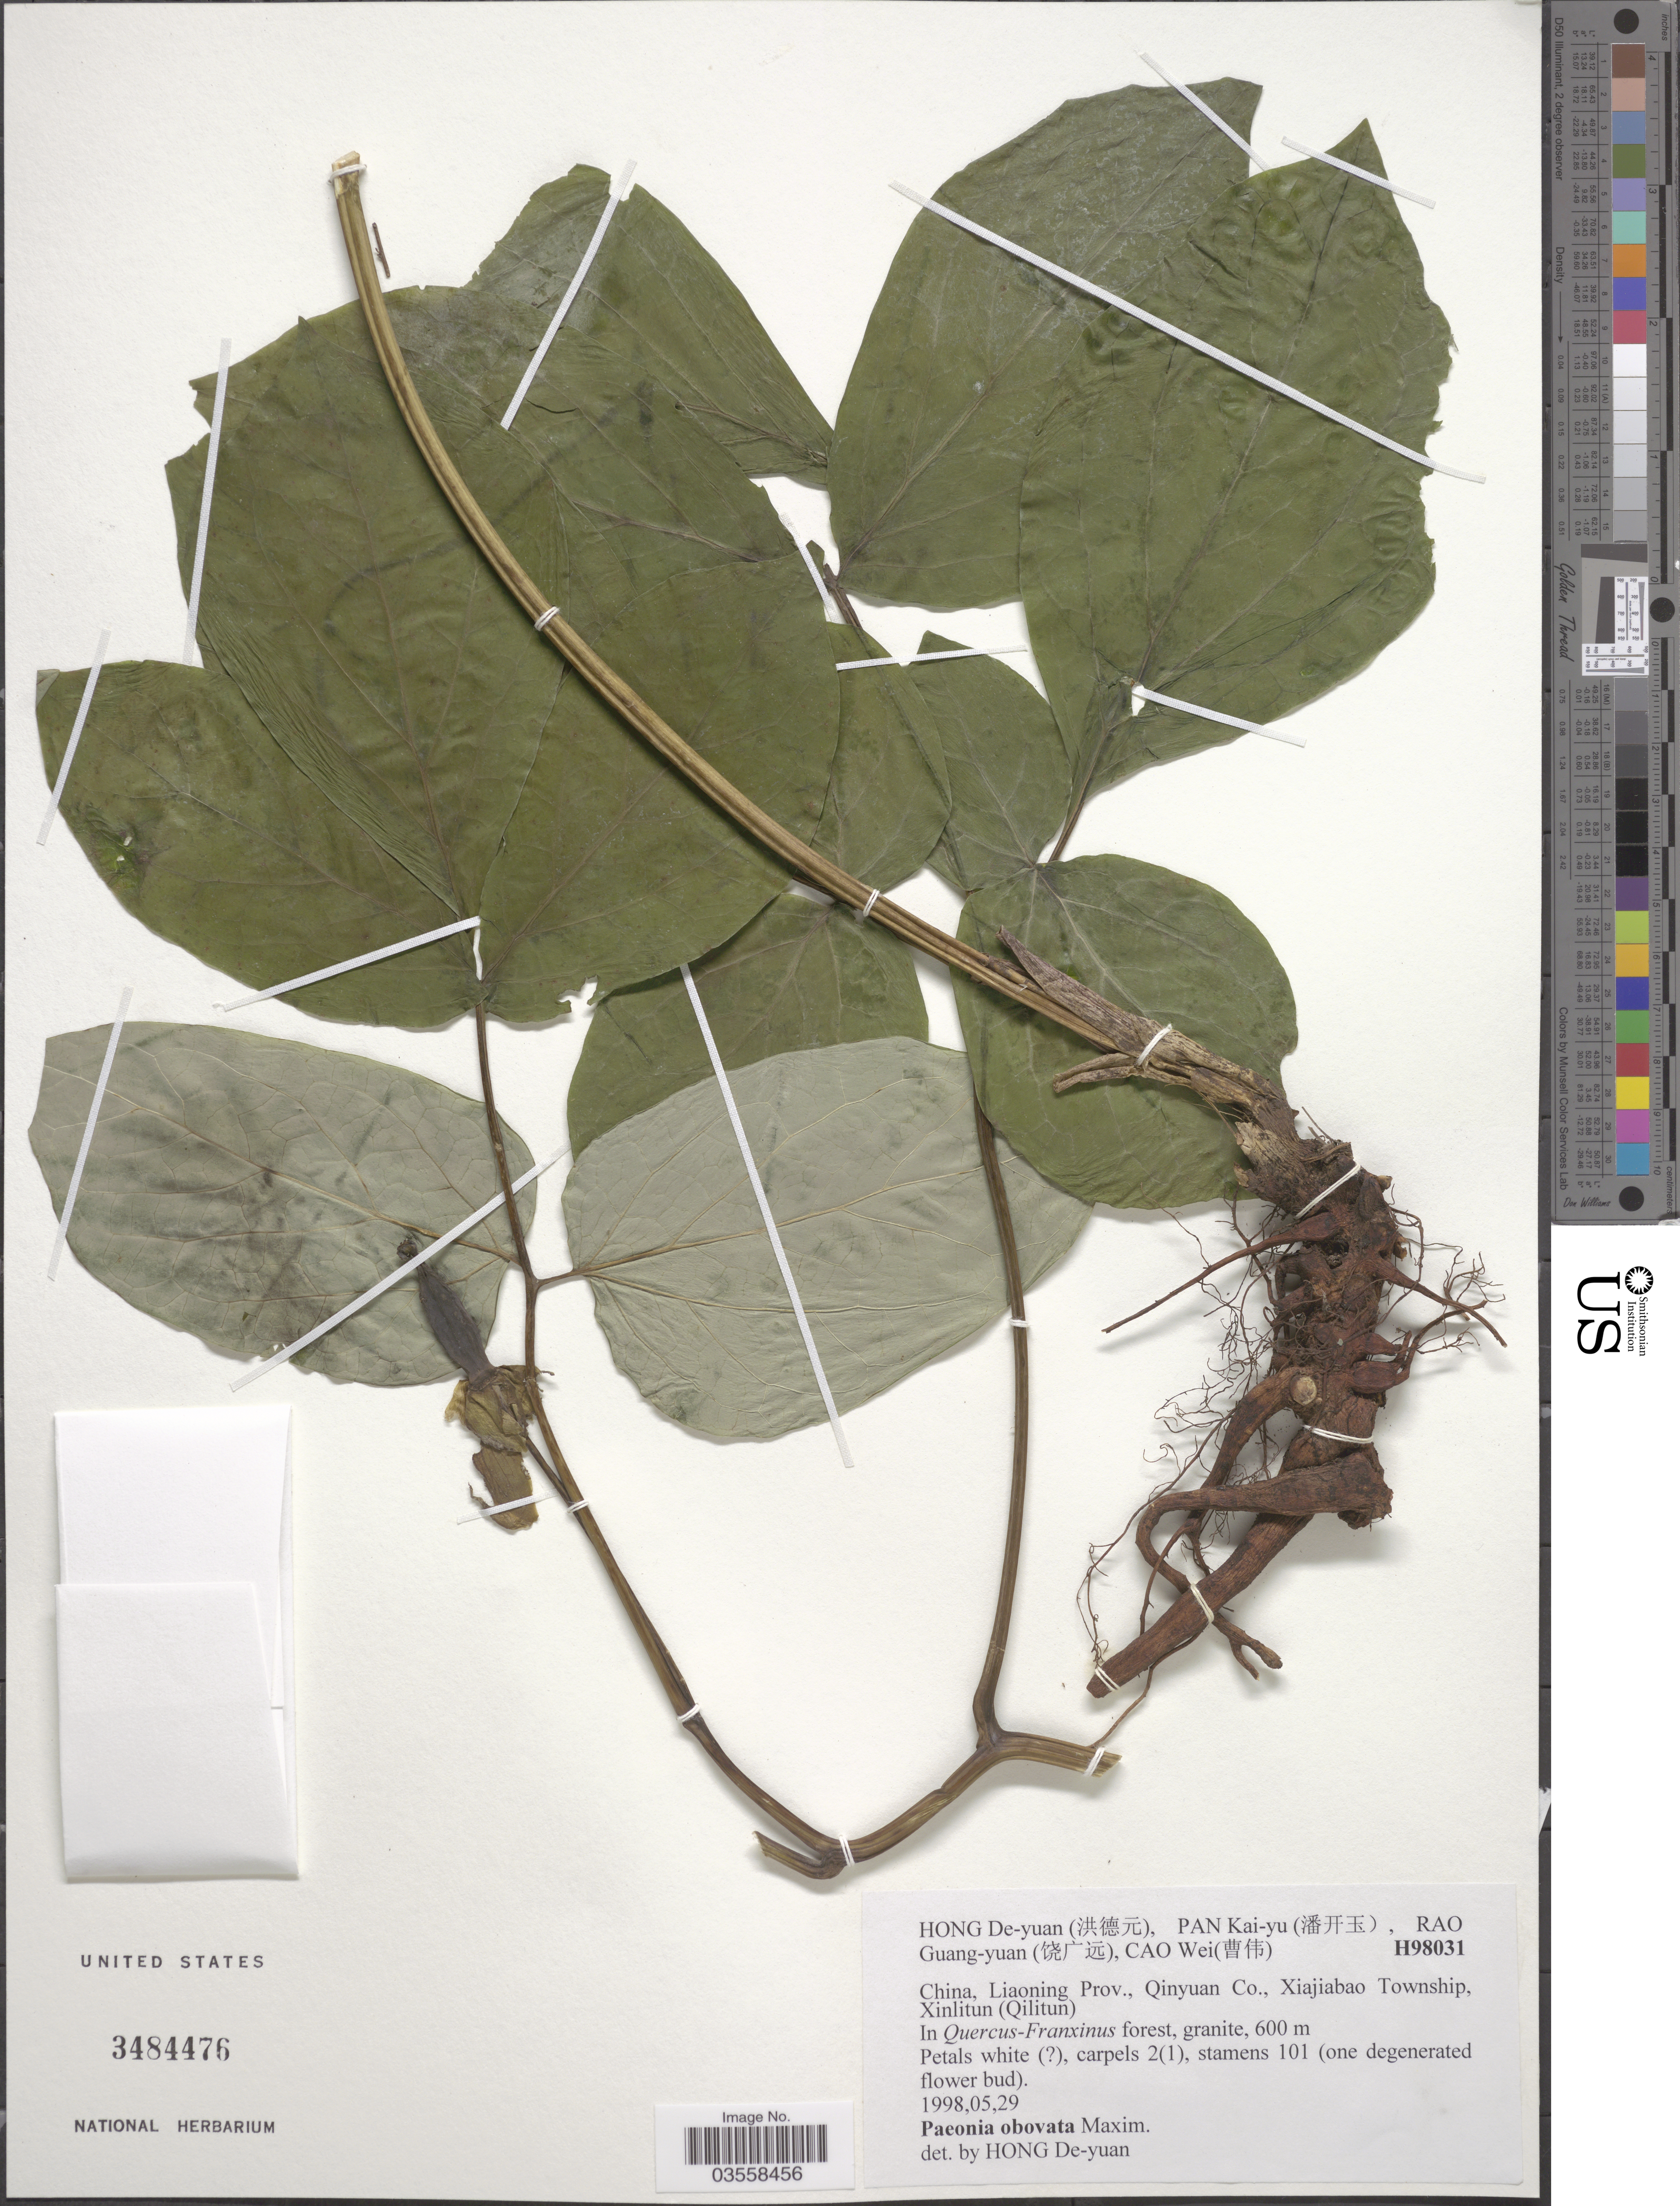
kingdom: Plantae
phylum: Tracheophyta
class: Magnoliopsida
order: Saxifragales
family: Paeoniaceae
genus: Paeonia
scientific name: Paeonia obovata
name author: Maxim.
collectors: D.-Y. Hong, K. Pan, Rao Guang-yuan & Cao Wei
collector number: H98031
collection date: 1998-05-29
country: China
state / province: Liaoning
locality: Qinyuan Co., Xiajiabao Township, Xinlitun (Qilitun).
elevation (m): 600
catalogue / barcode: US 3484476